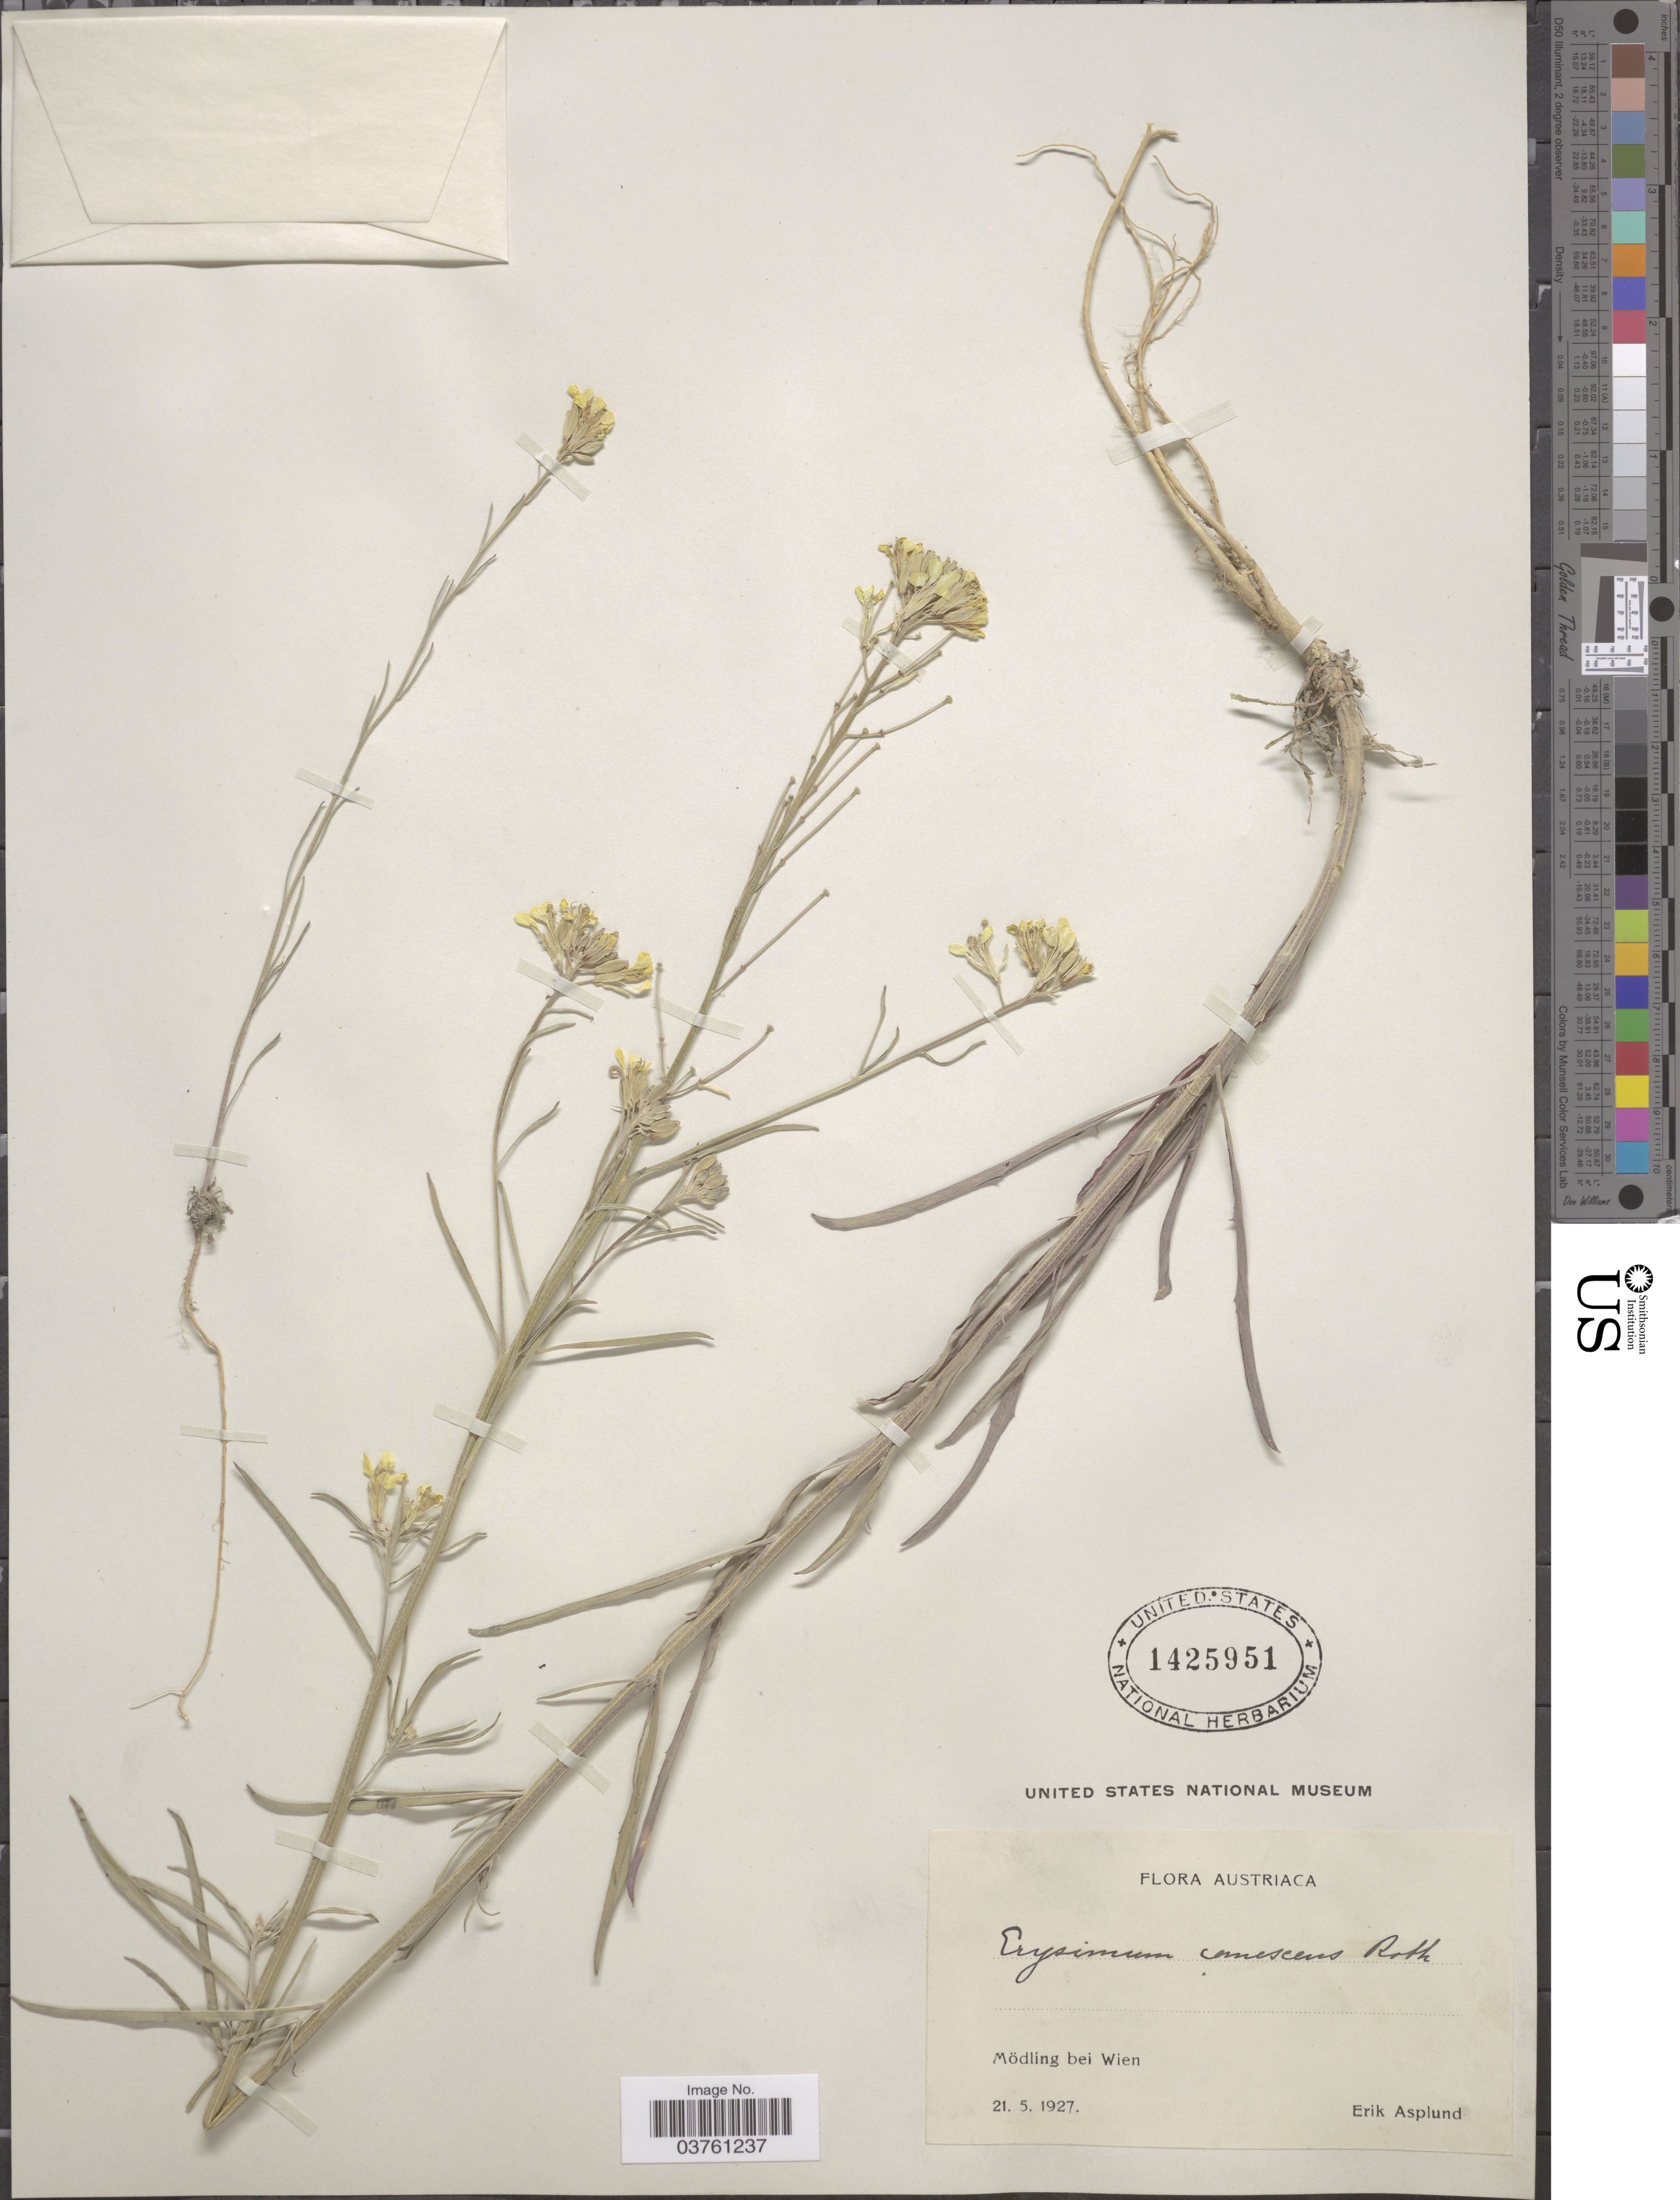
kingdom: Plantae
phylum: Tracheophyta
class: Magnoliopsida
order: Brassicales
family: Brassicaceae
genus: Erysimum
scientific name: Erysimum canescens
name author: Roth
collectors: E. Asplund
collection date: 1927-05-21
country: Austria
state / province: Wien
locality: Mödling bei Wien.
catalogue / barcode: US 1425951